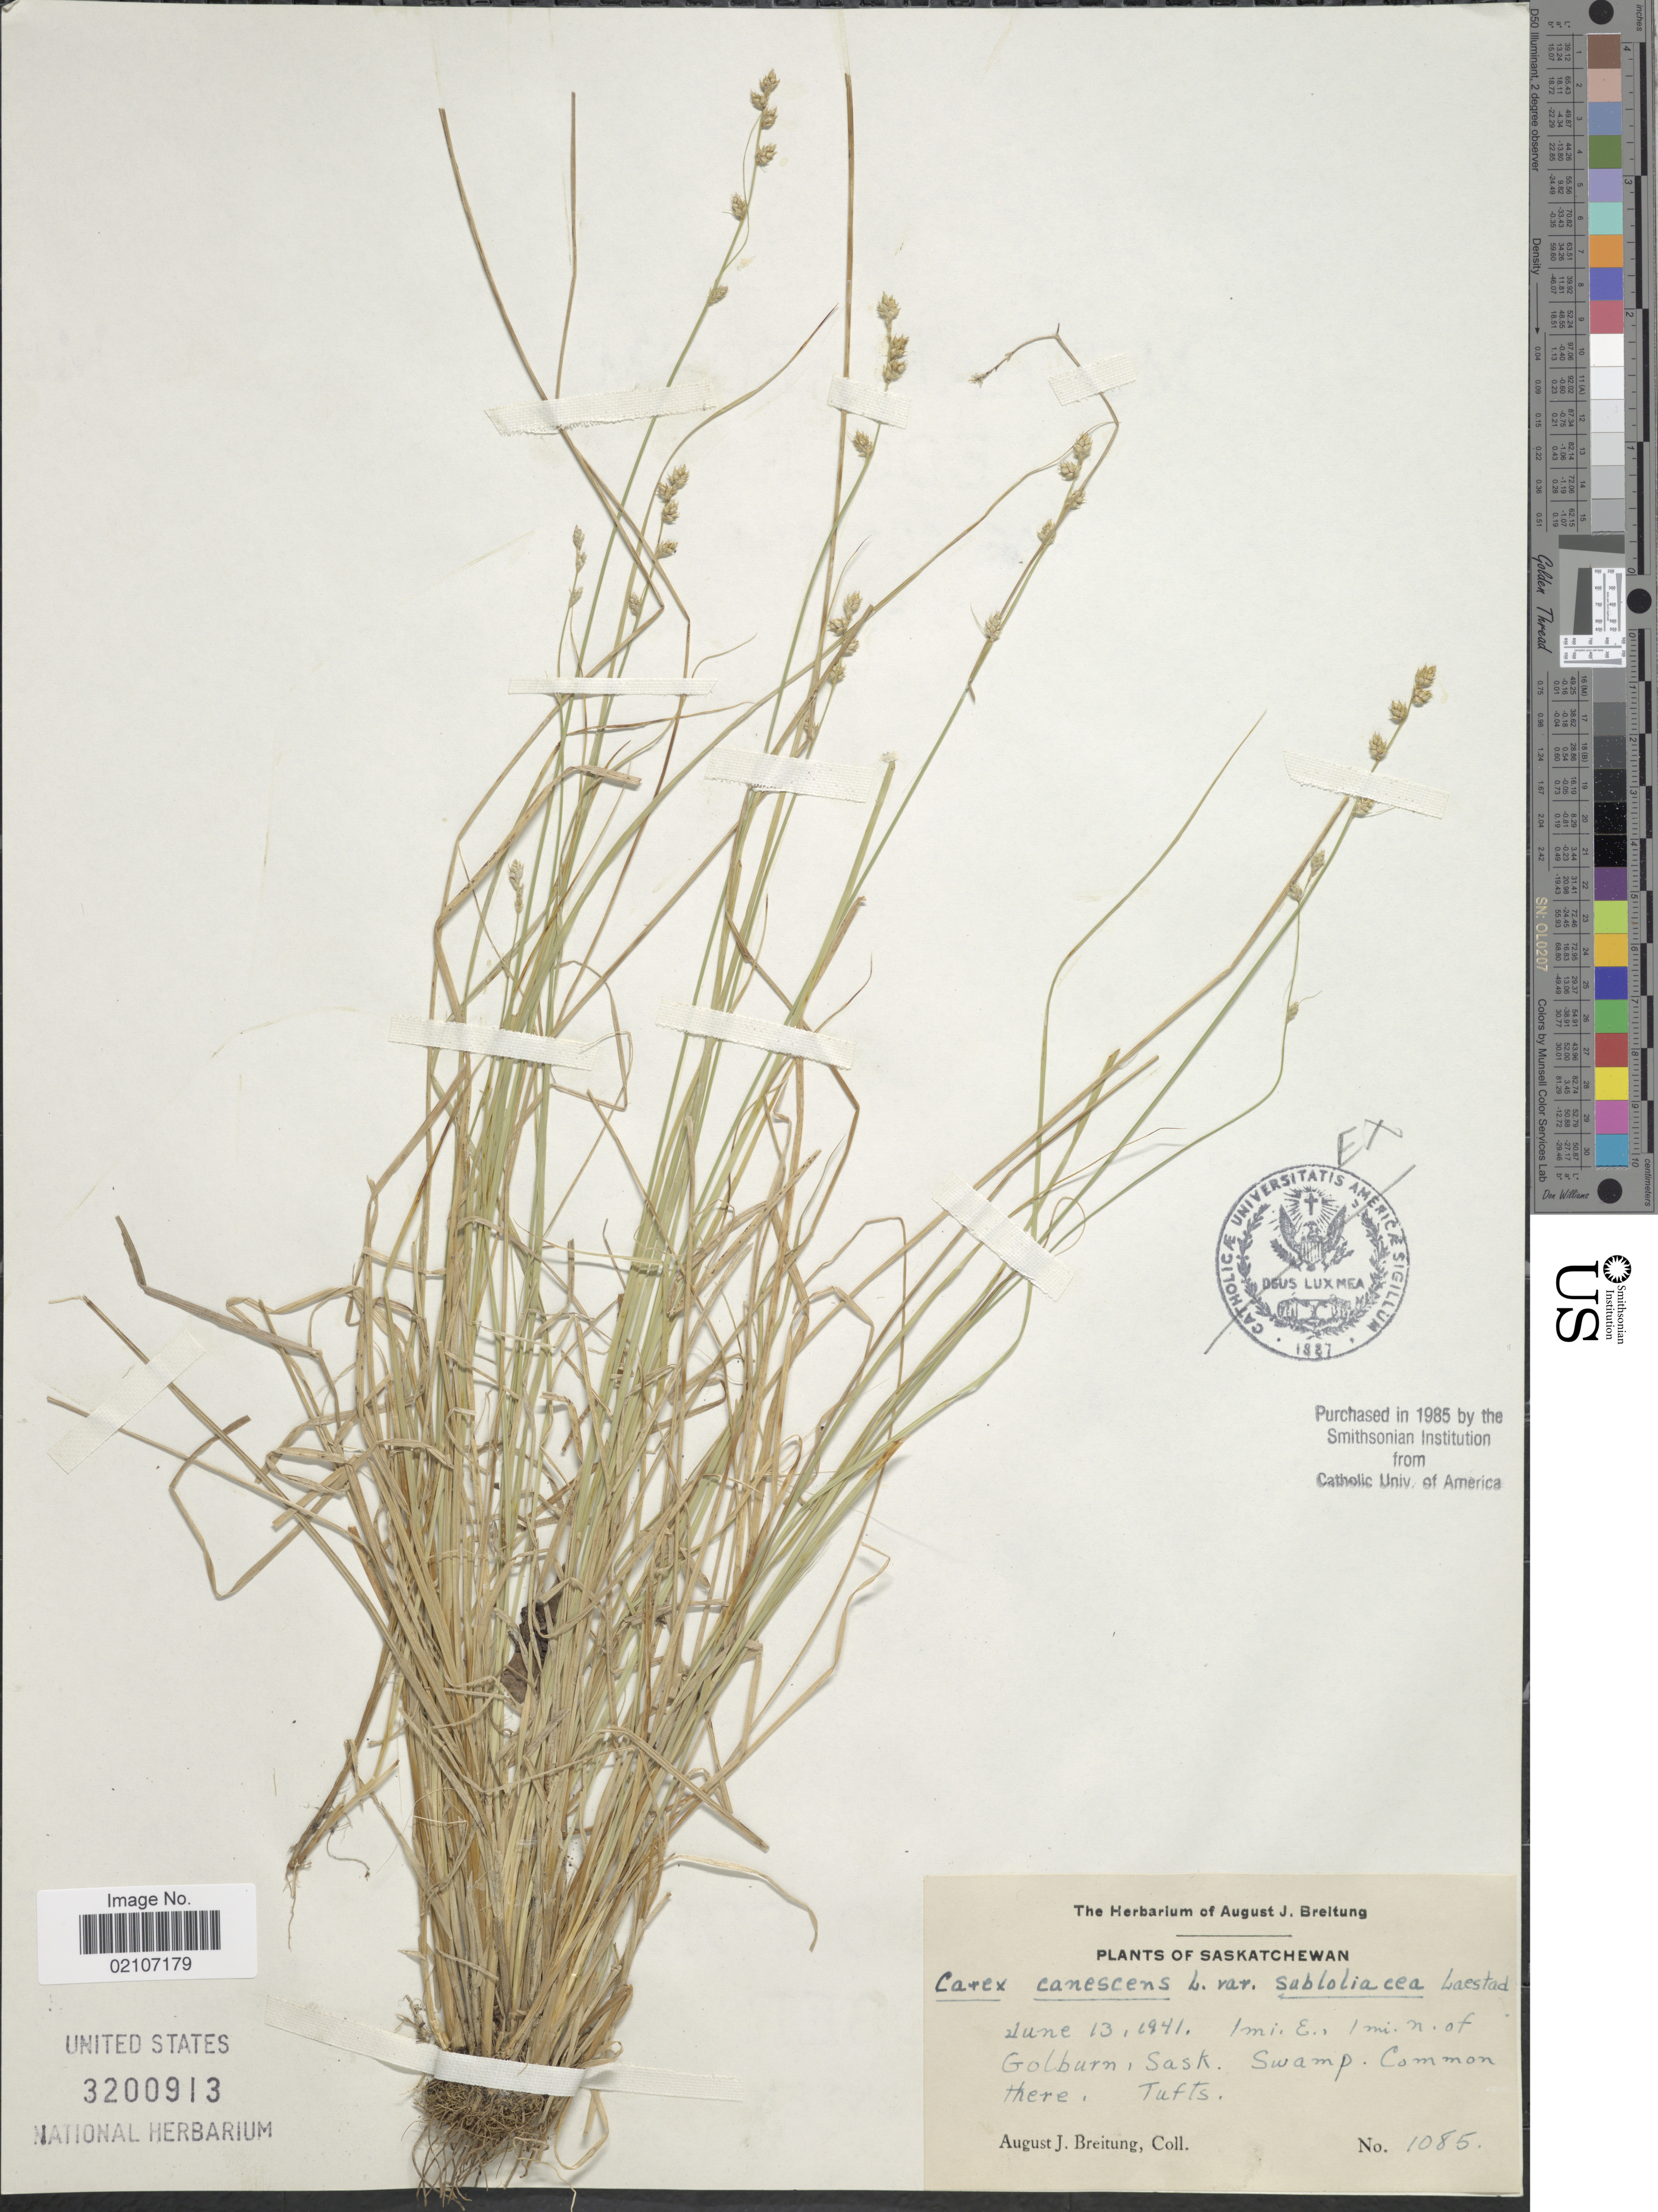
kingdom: Plantae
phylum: Tracheophyta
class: Liliopsida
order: Poales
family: Cyperaceae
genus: Carex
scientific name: Carex canescens var. disjuncta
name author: Fernald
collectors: A. Breitung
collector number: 1085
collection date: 1941-06-13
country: Canada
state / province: Saskatchewan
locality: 1 mi. E. 1 mi. n. of Golburn, Sask. Swamp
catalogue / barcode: US 3200913